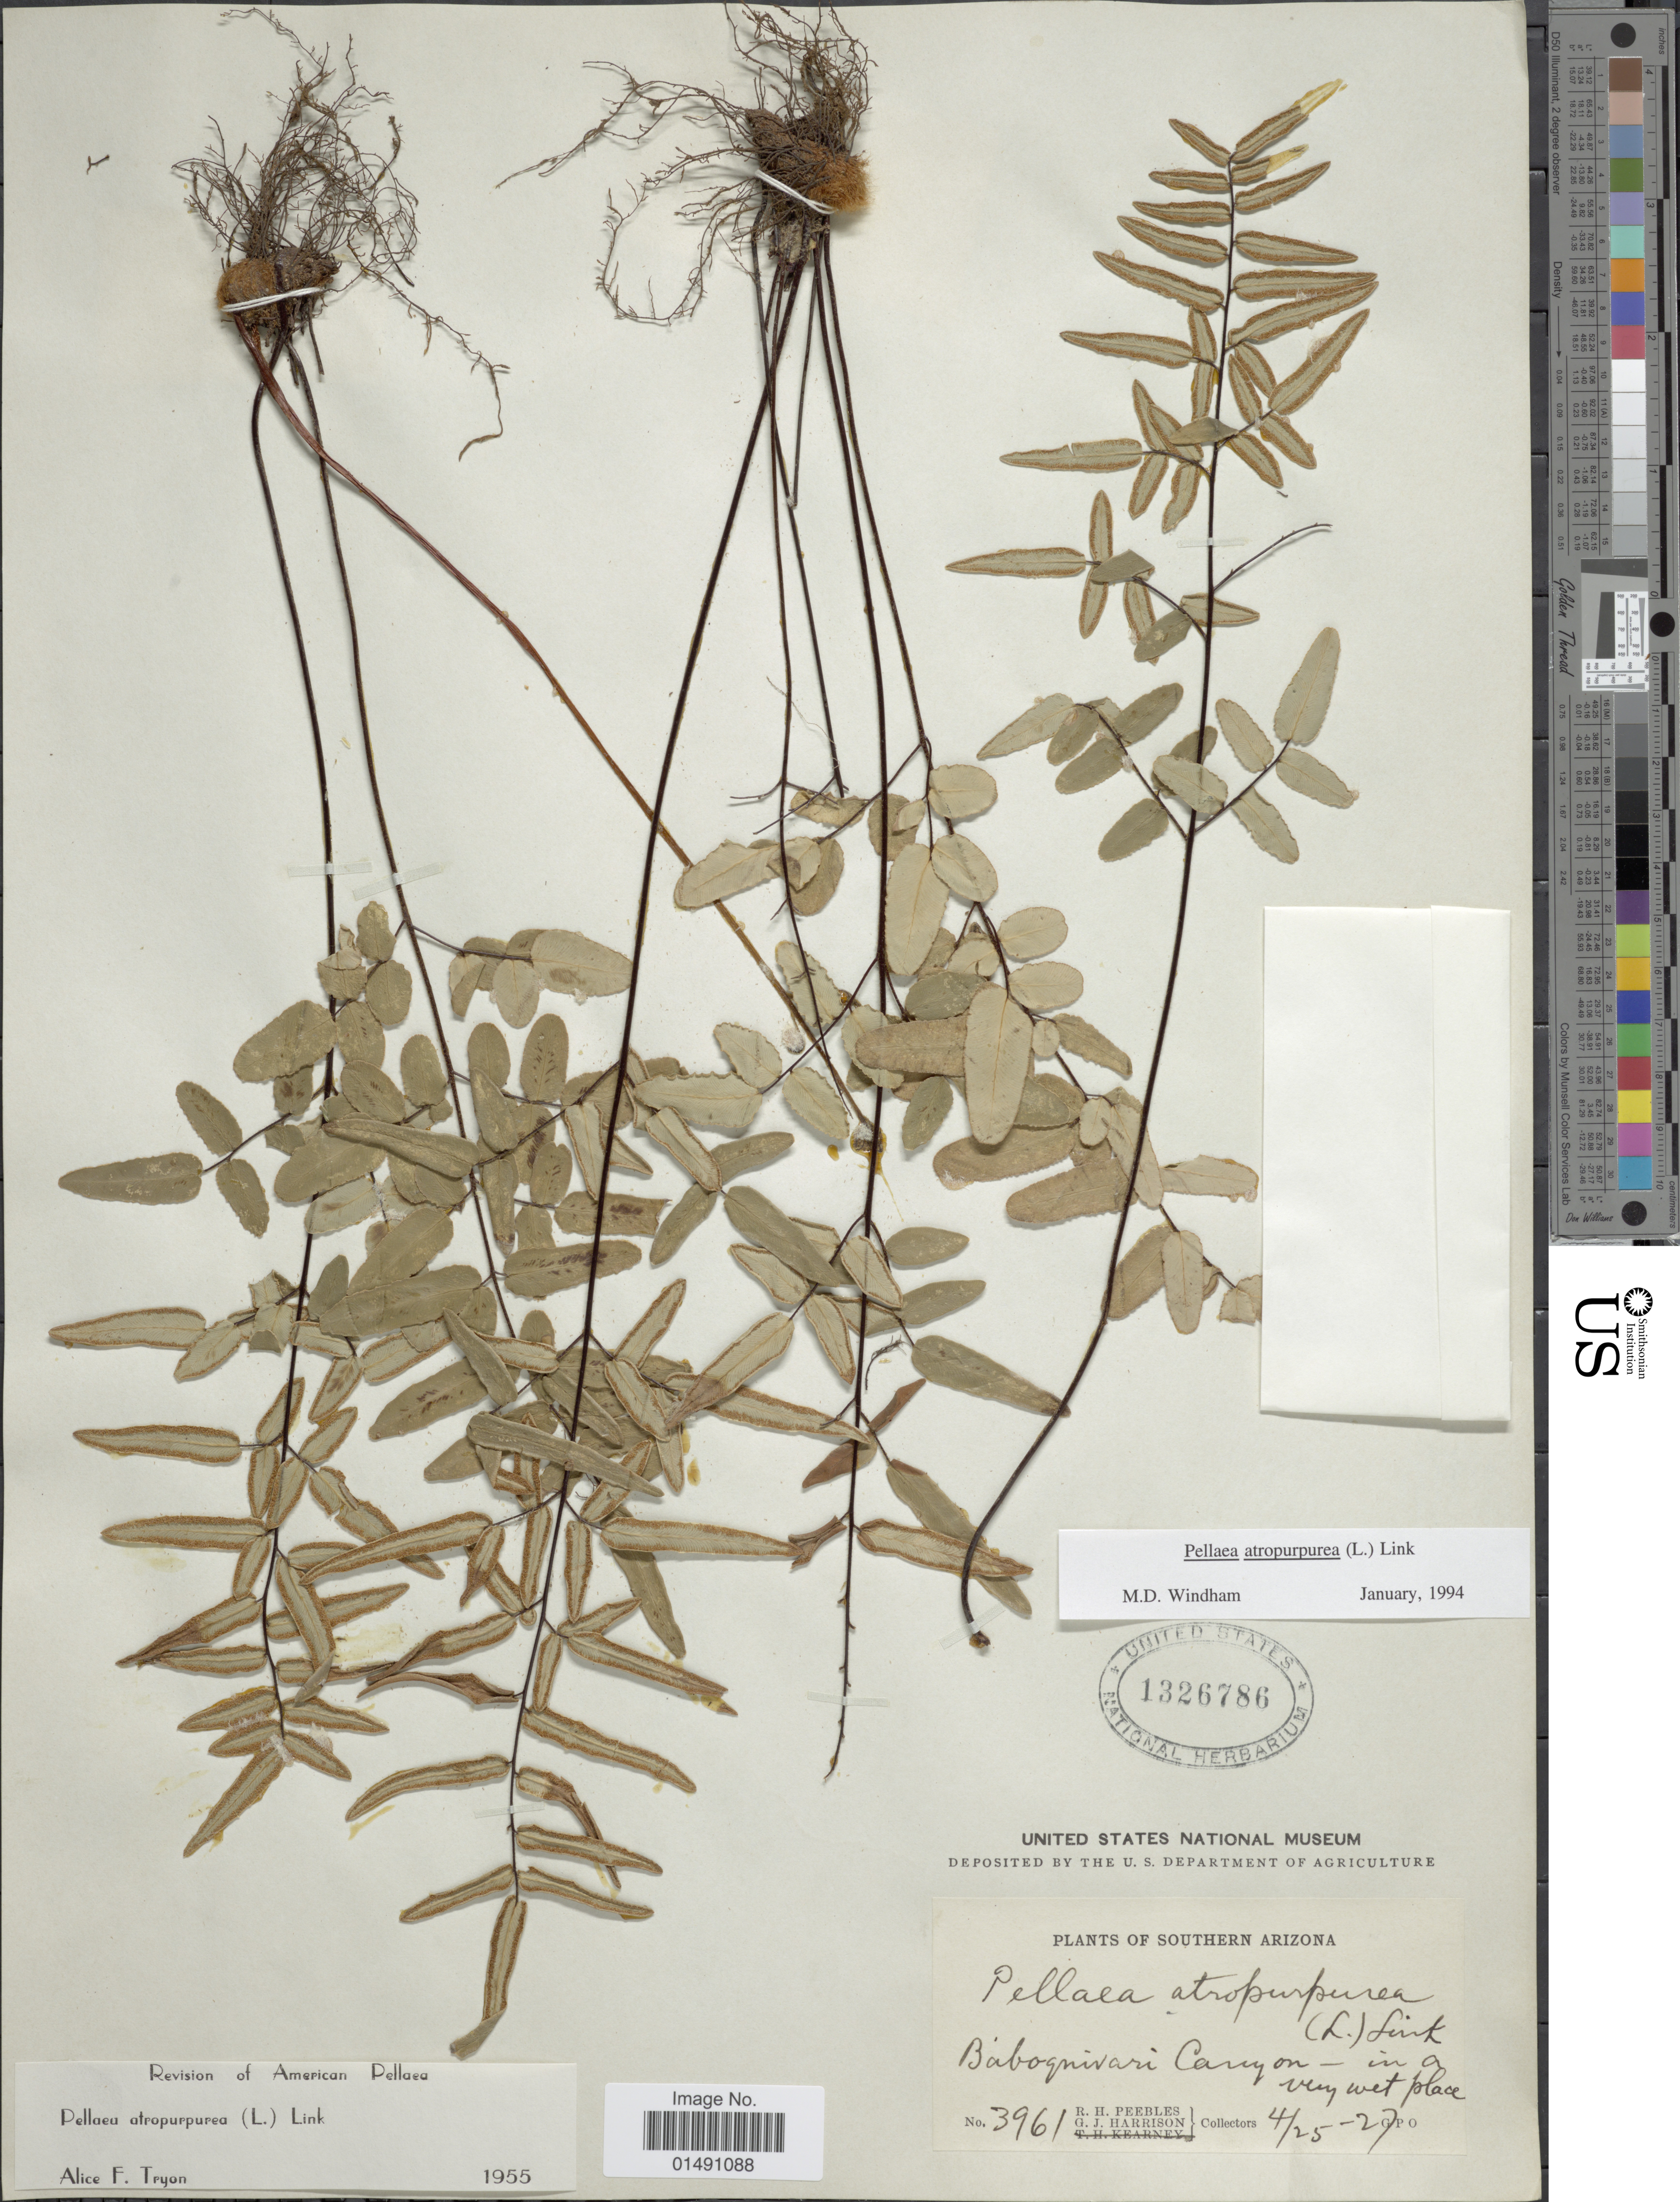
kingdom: Plantae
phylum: Tracheophyta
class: Polypodiopsida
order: Polypodiales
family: Pteridaceae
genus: Pellaea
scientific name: Pellaea atropurpurea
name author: (L.) Link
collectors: R. H. Peebles & G. J. Harrison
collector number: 3961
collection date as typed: Transcribed d/m/y: 25/4/27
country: United States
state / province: Arizona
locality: Southern Arizona, Baboquivari Canyon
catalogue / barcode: US 1326786